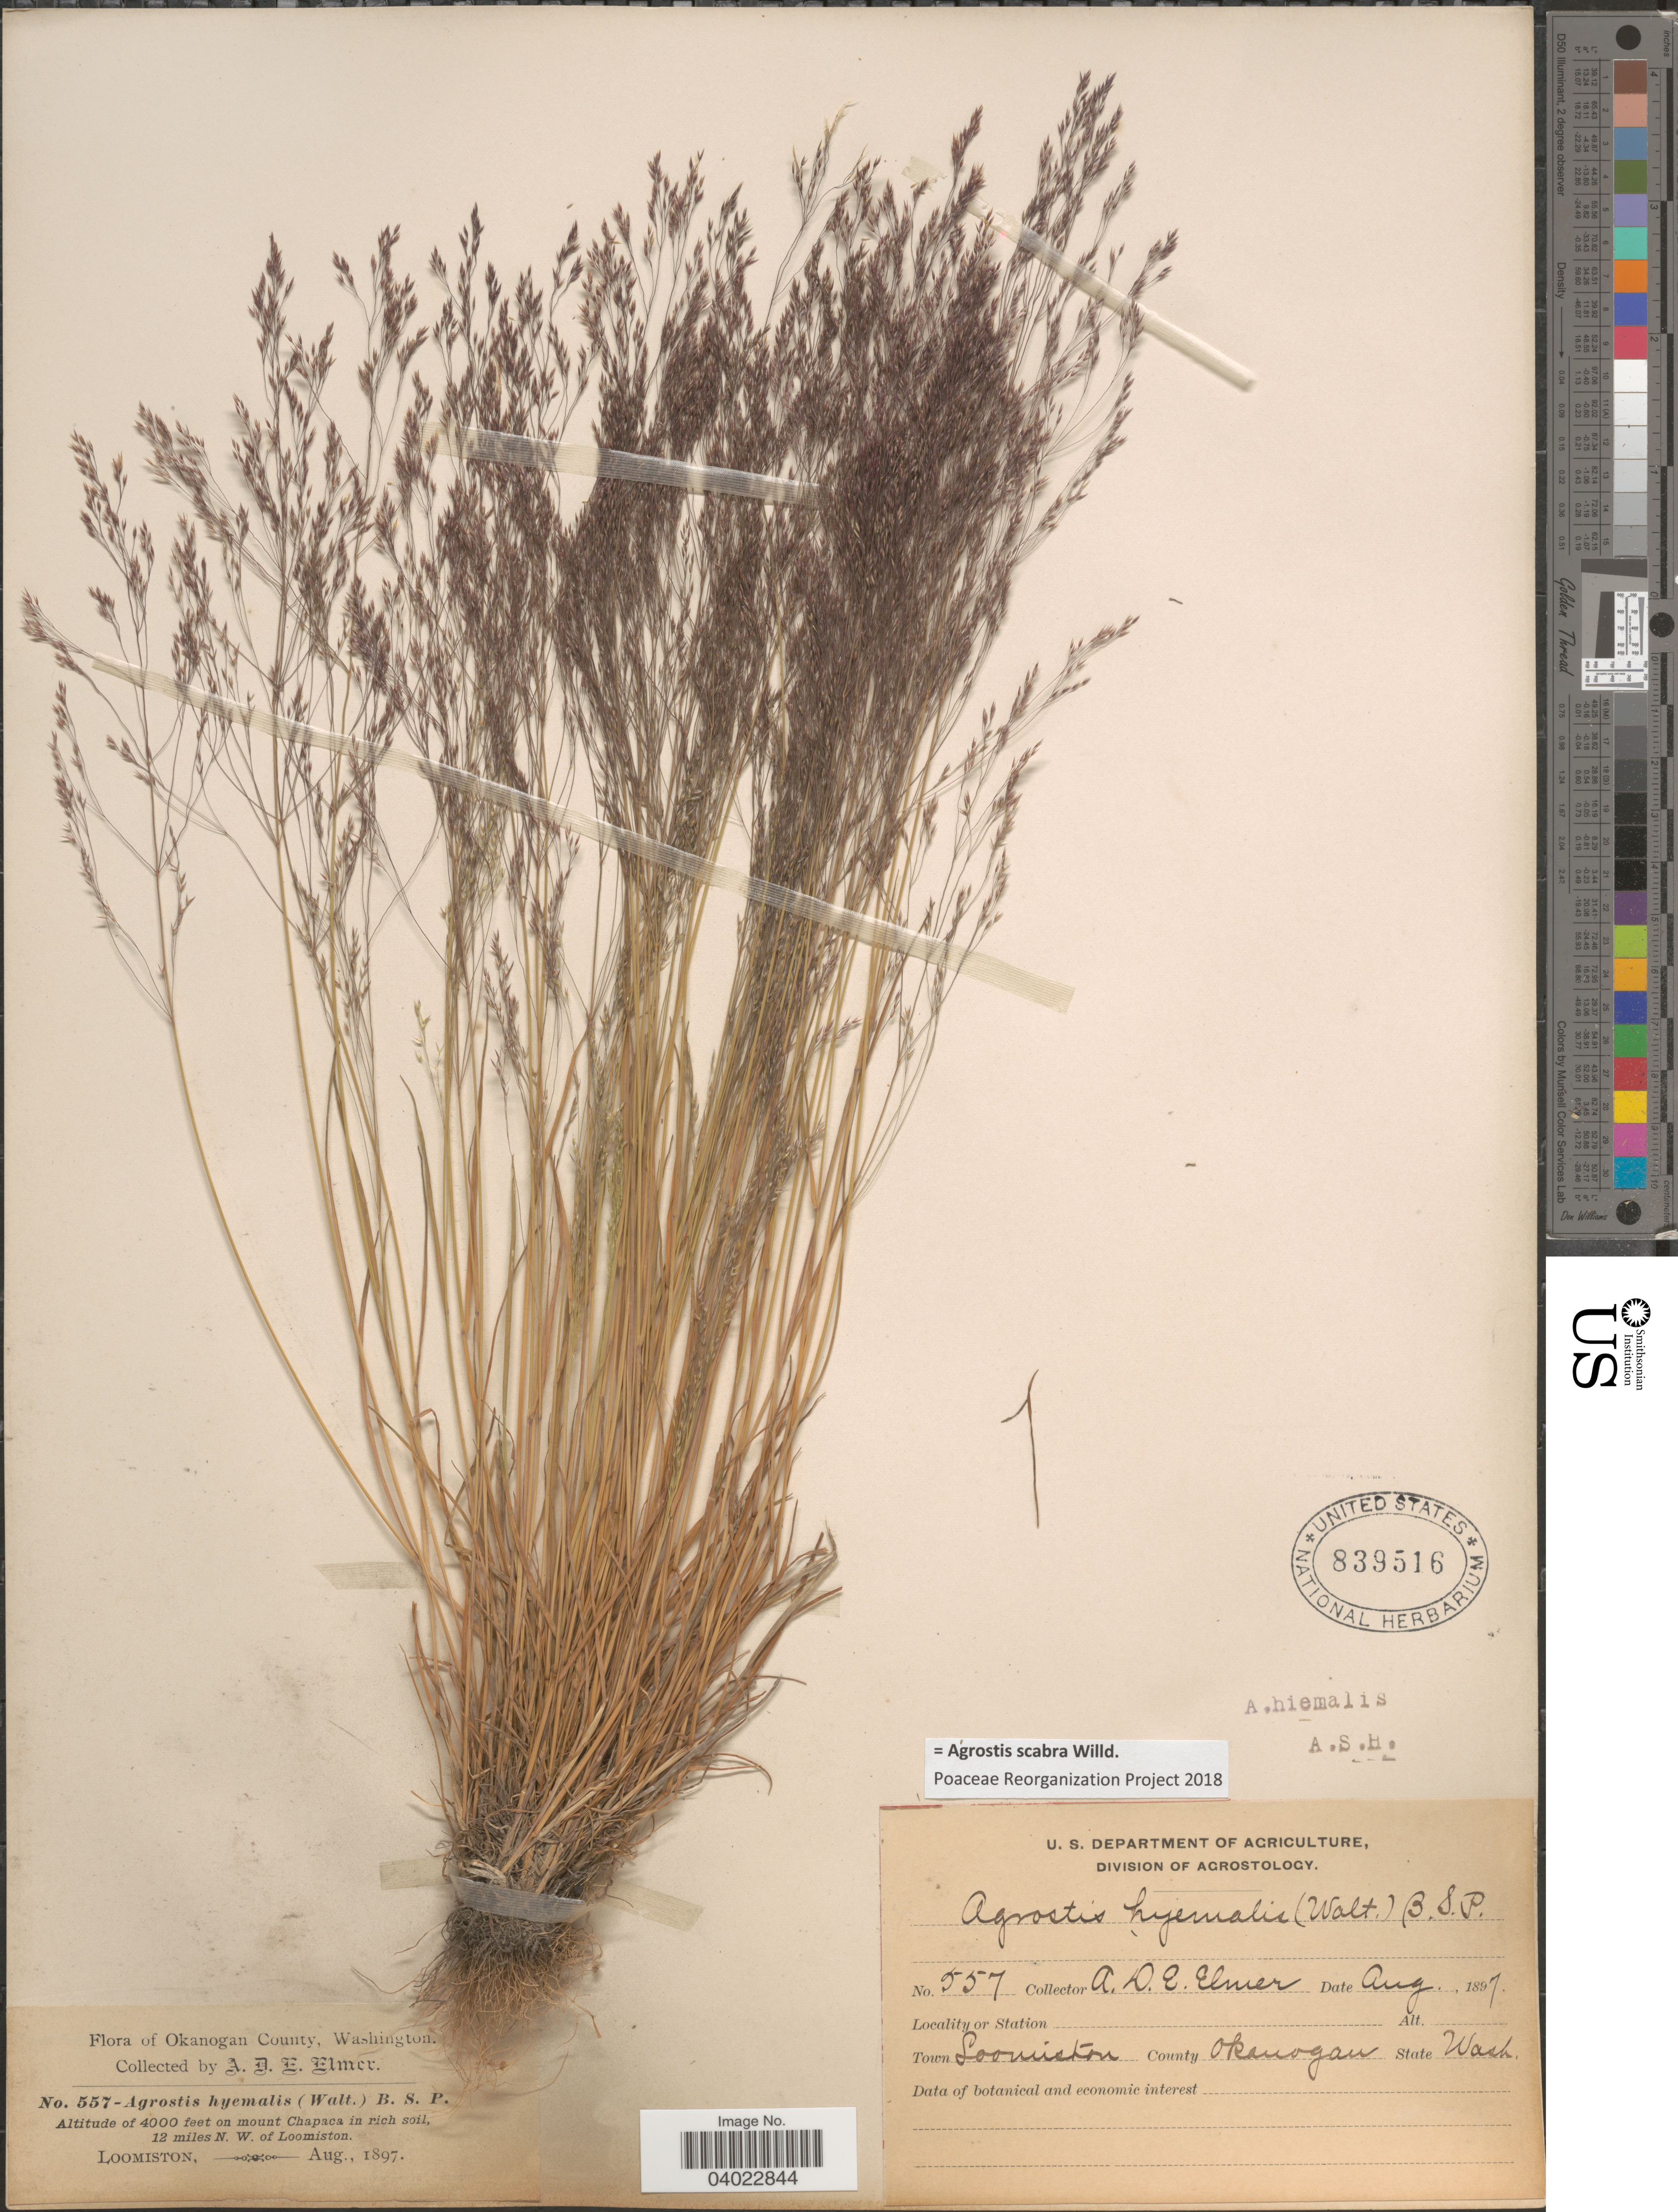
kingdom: Plantae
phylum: Tracheophyta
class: Liliopsida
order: Poales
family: Poaceae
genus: Agrostis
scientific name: Agrostis scabra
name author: Willd.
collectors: A. D. E. Elmer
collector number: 557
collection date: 1897-08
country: United States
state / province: Washington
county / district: Okanogan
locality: Okanogan County. On mount Chapaca in rich soil, 12 miles N. W. of Loomiston. Town Loomiston.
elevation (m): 1219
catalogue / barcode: US 839516